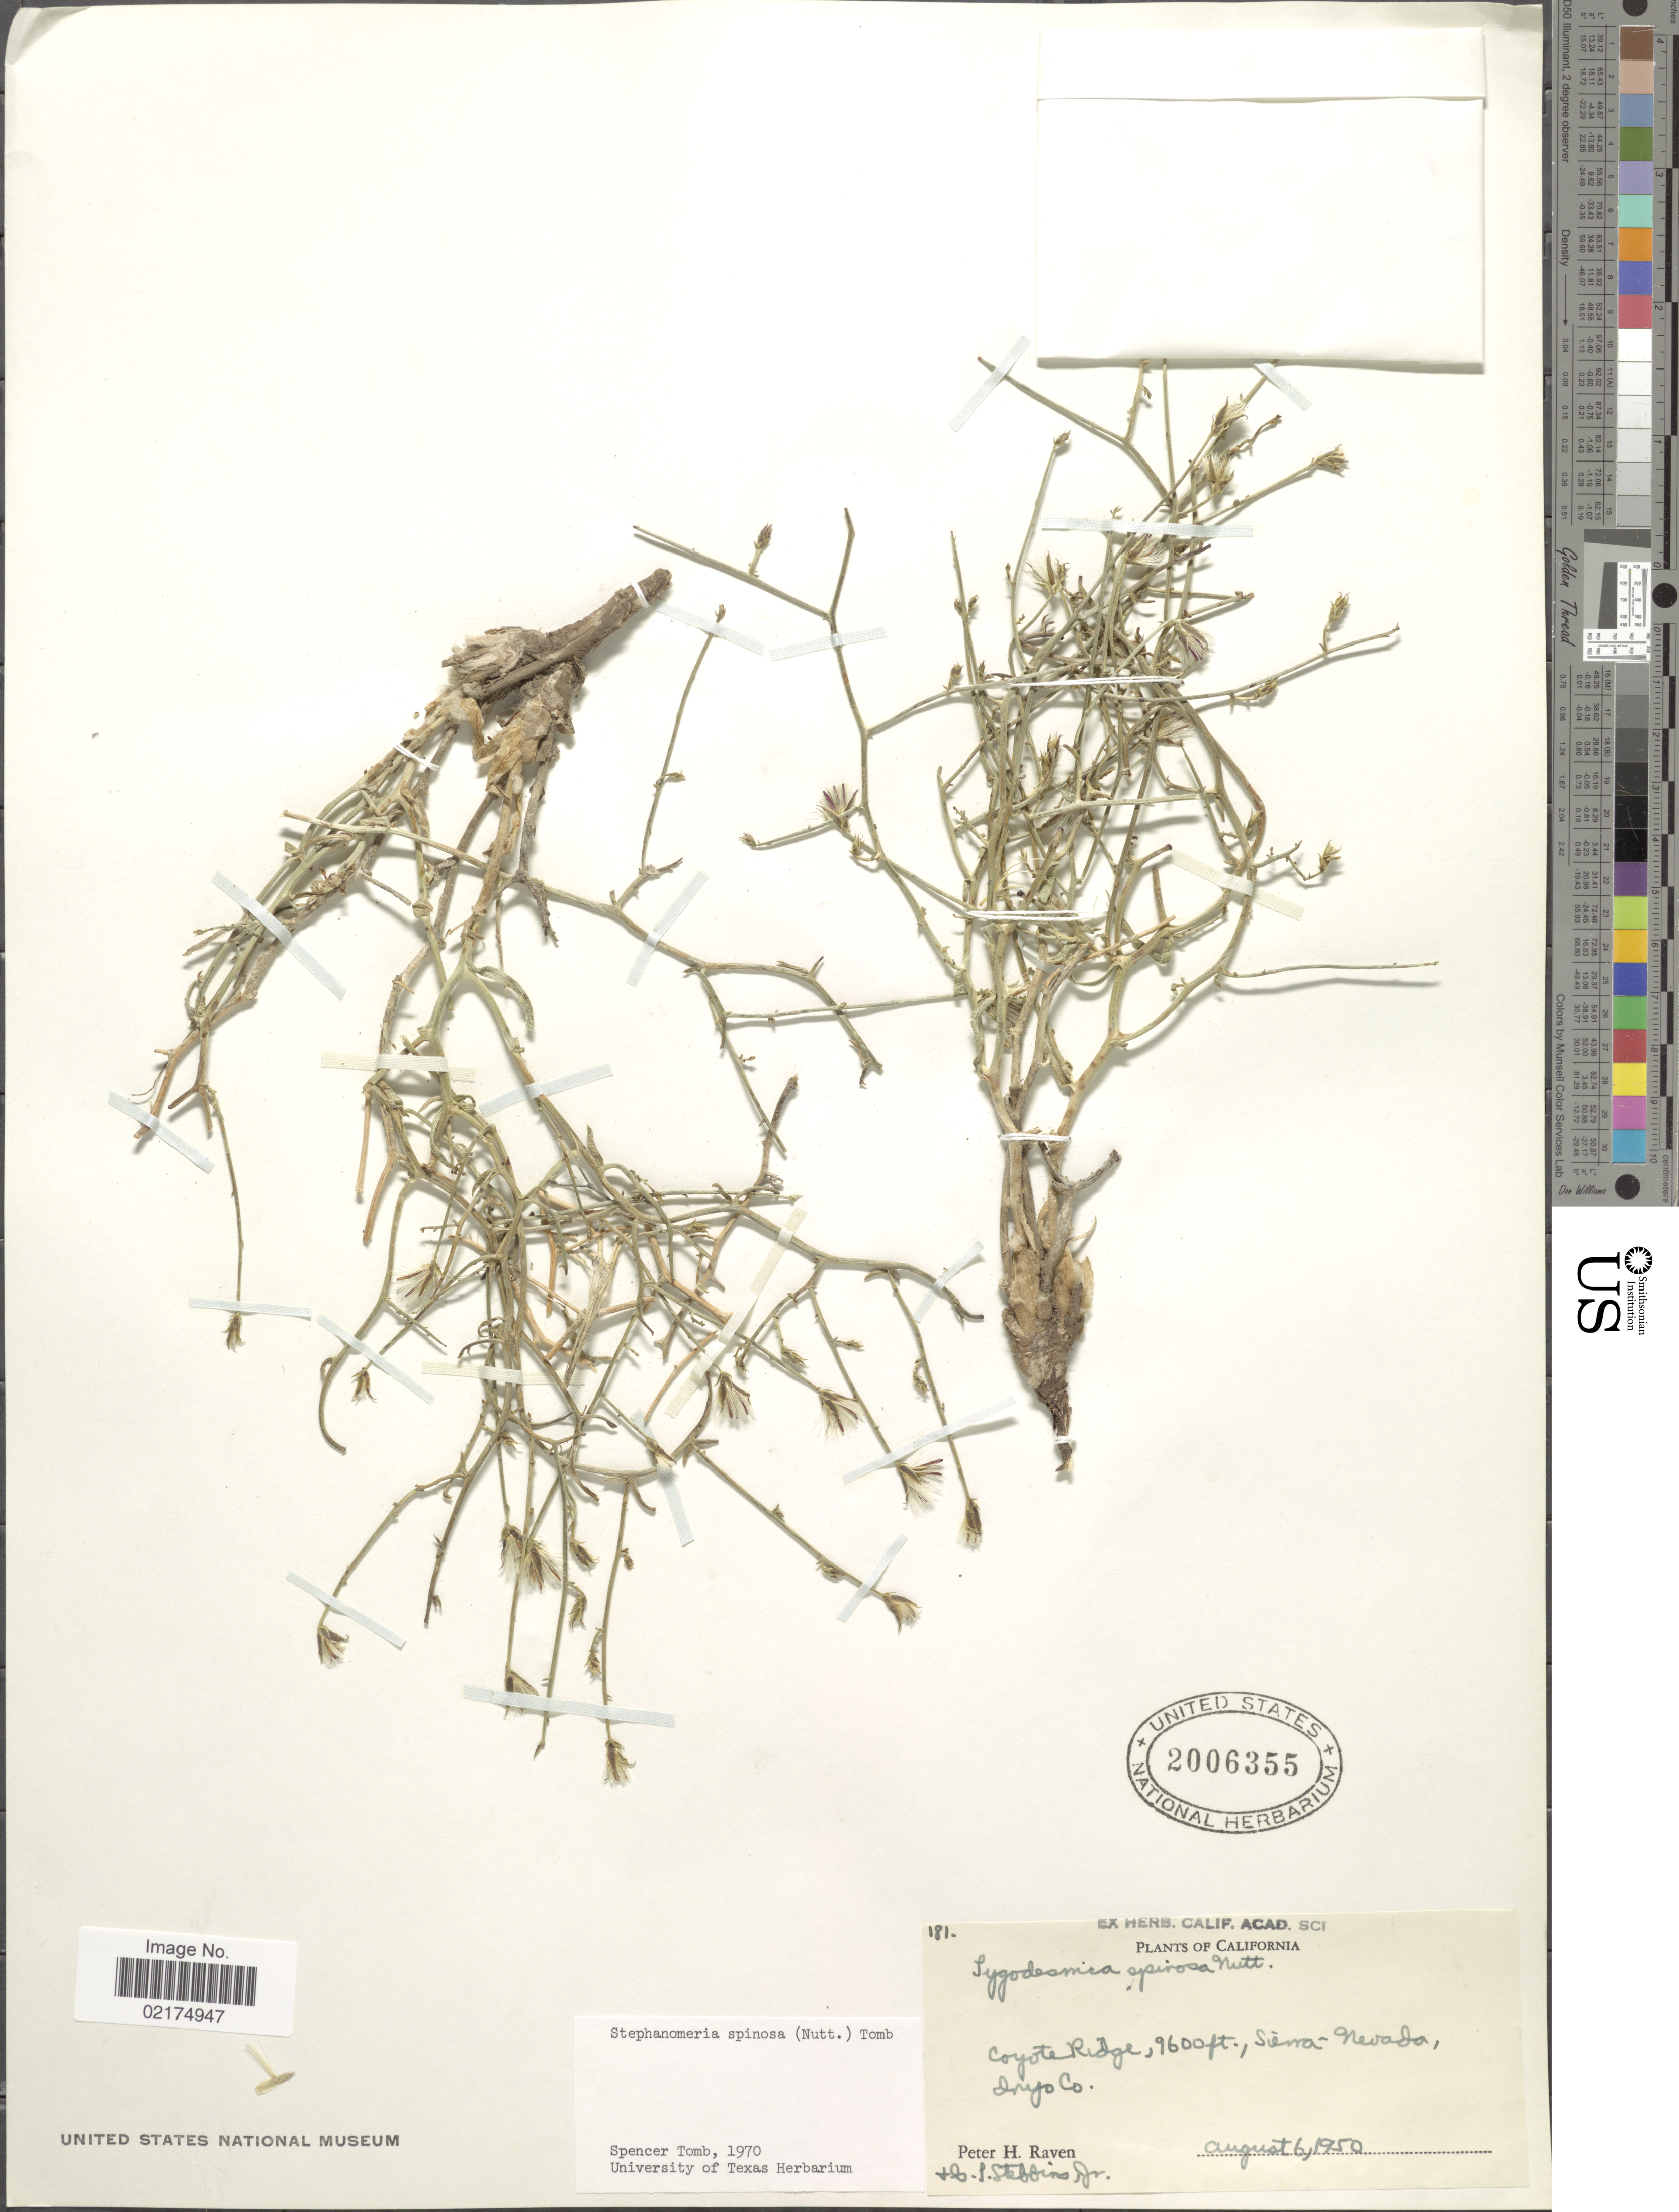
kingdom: Plantae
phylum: Tracheophyta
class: Magnoliopsida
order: Asterales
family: Asteraceae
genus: Pleiacanthus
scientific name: Pleiacanthus spinosus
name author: (Nutt.) Rydb.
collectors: P. Raven & S. Steffins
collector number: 181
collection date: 1950-08-06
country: United States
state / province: California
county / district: Inyo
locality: Coyote Ridge, Sierra-Nevada, Inyo Co,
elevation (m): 2926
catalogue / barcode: US 2006355